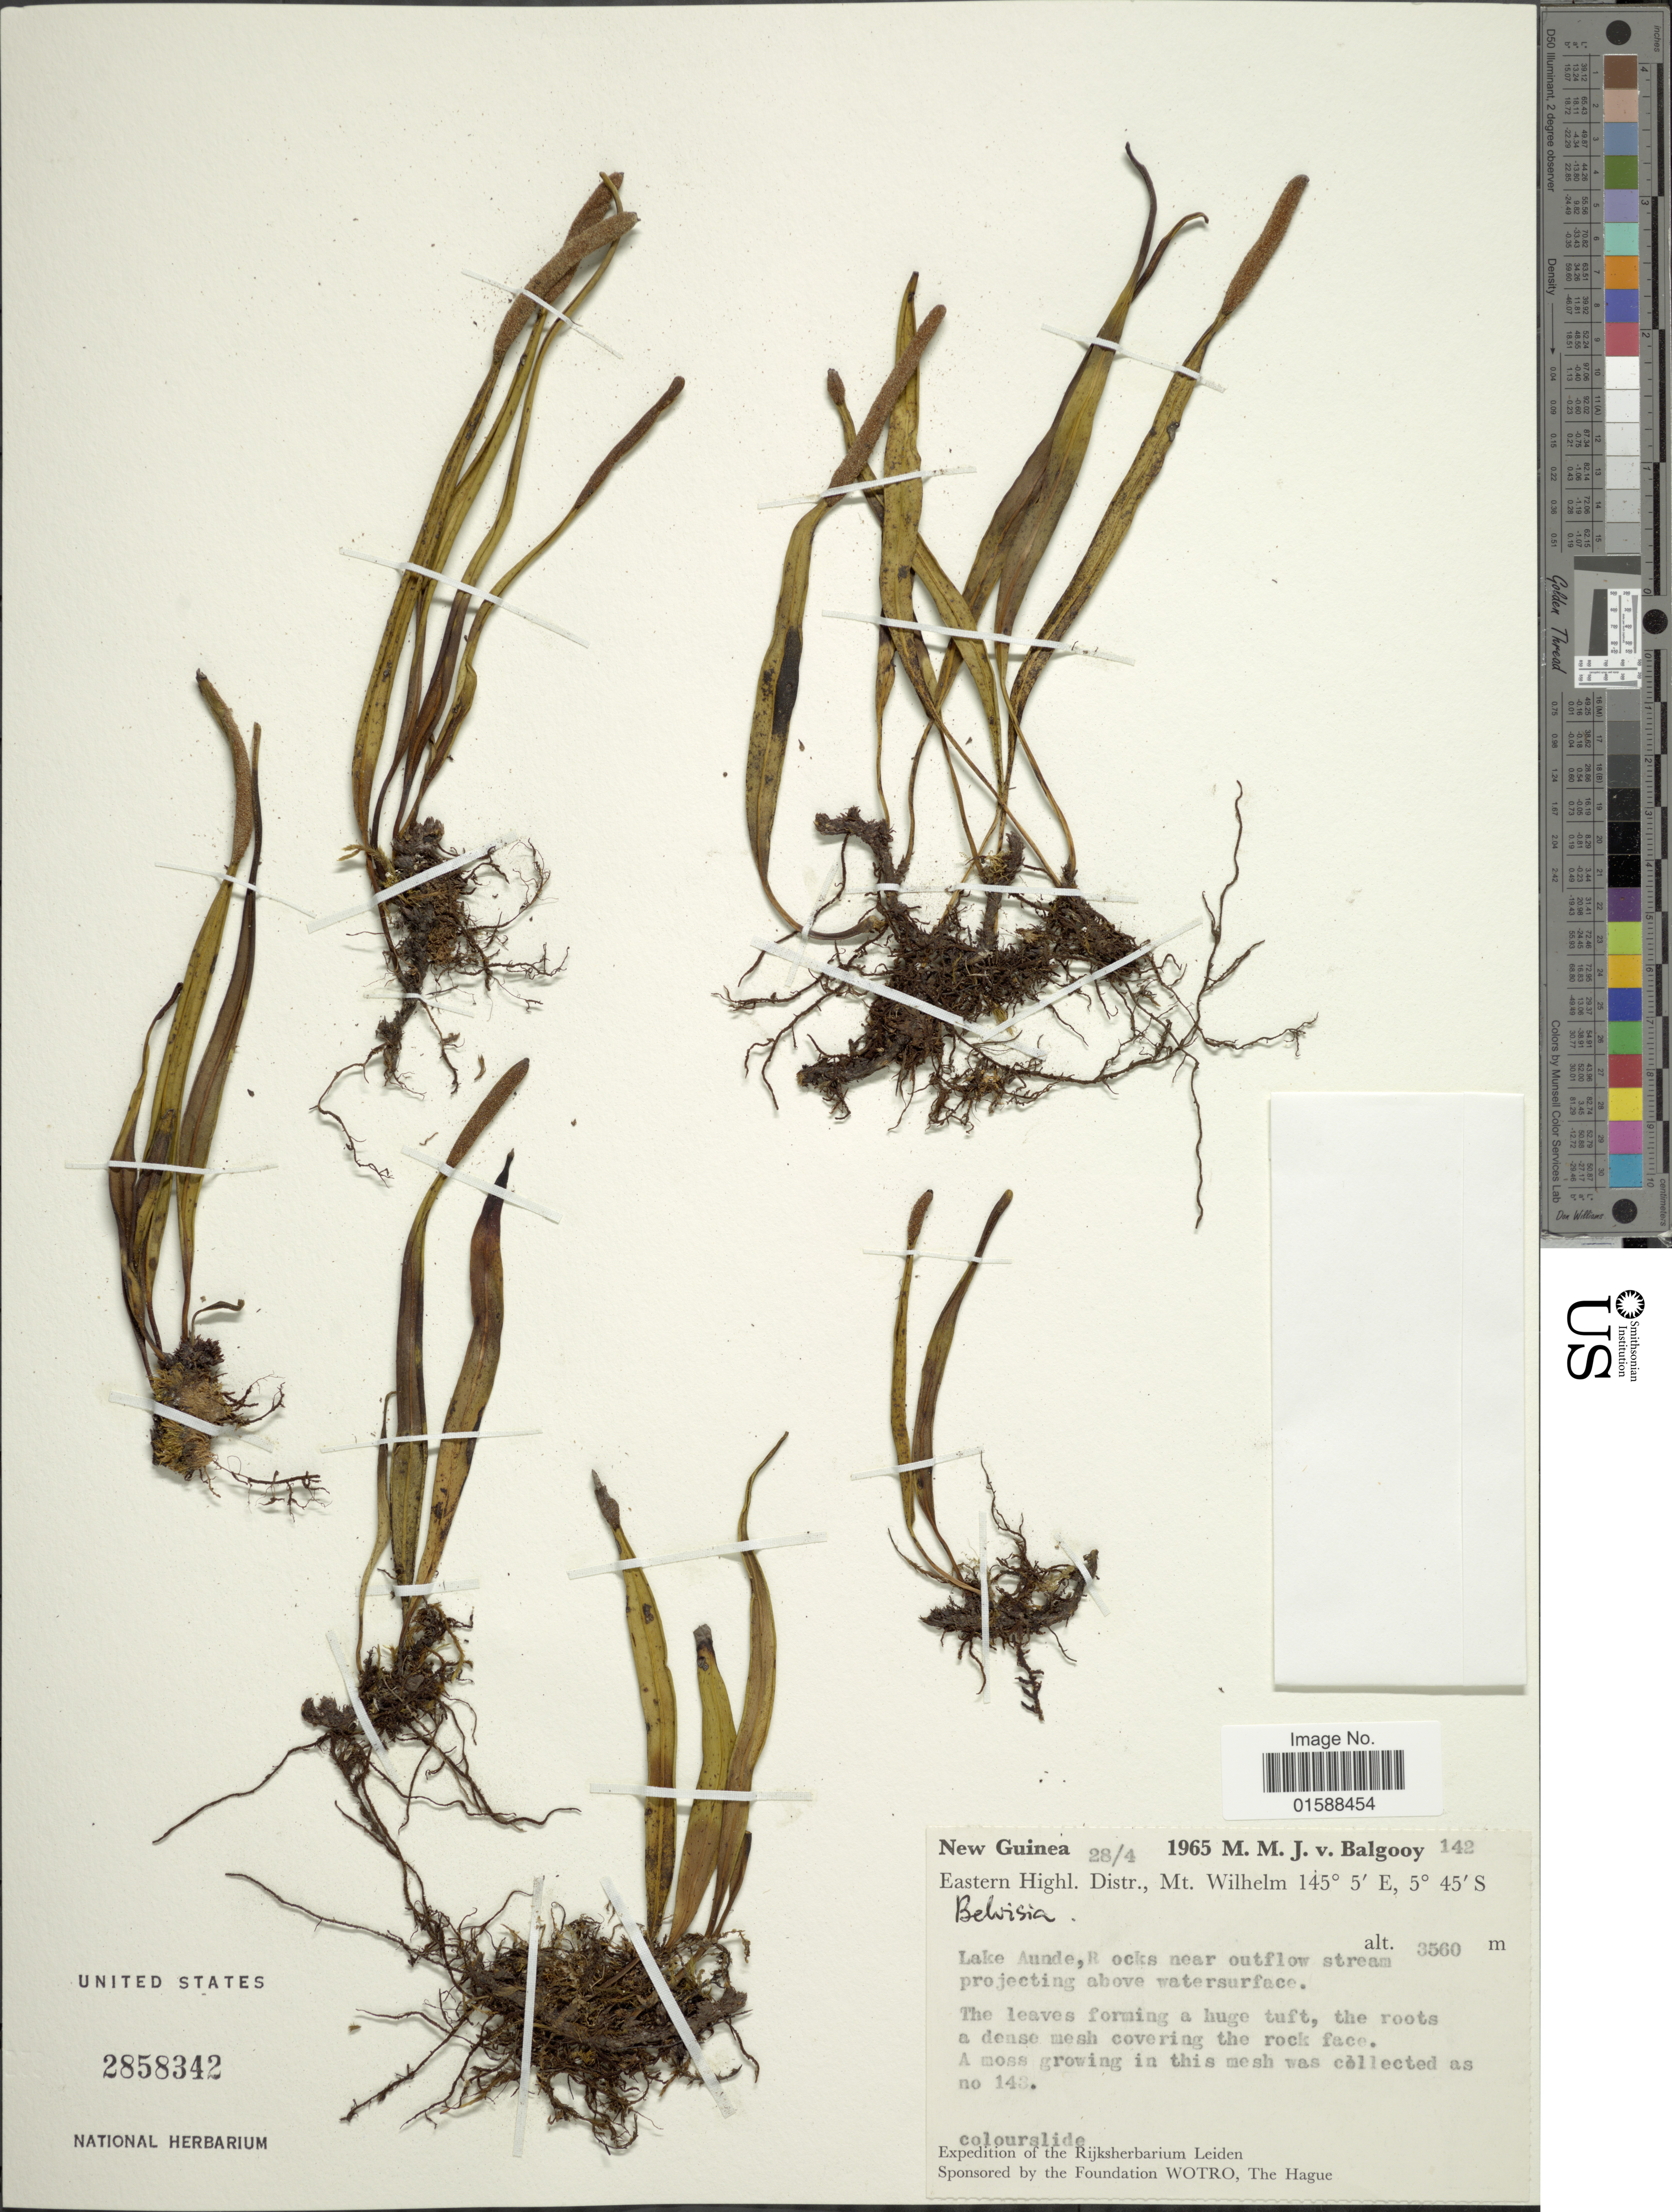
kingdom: Plantae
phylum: Tracheophyta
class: Polypodiopsida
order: Polypodiales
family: Polypodiaceae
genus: Lepisorus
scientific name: Lepisorus sp.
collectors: M. M. van Balgooy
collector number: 142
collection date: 1965-04-28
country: Papua New Guinea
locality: New Guinea. Eastern Highl. Distr., Mt. Wilhelm. Lake Aunde, Rocks near outflow stream projecting above watersurface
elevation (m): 3560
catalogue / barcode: US 2858342